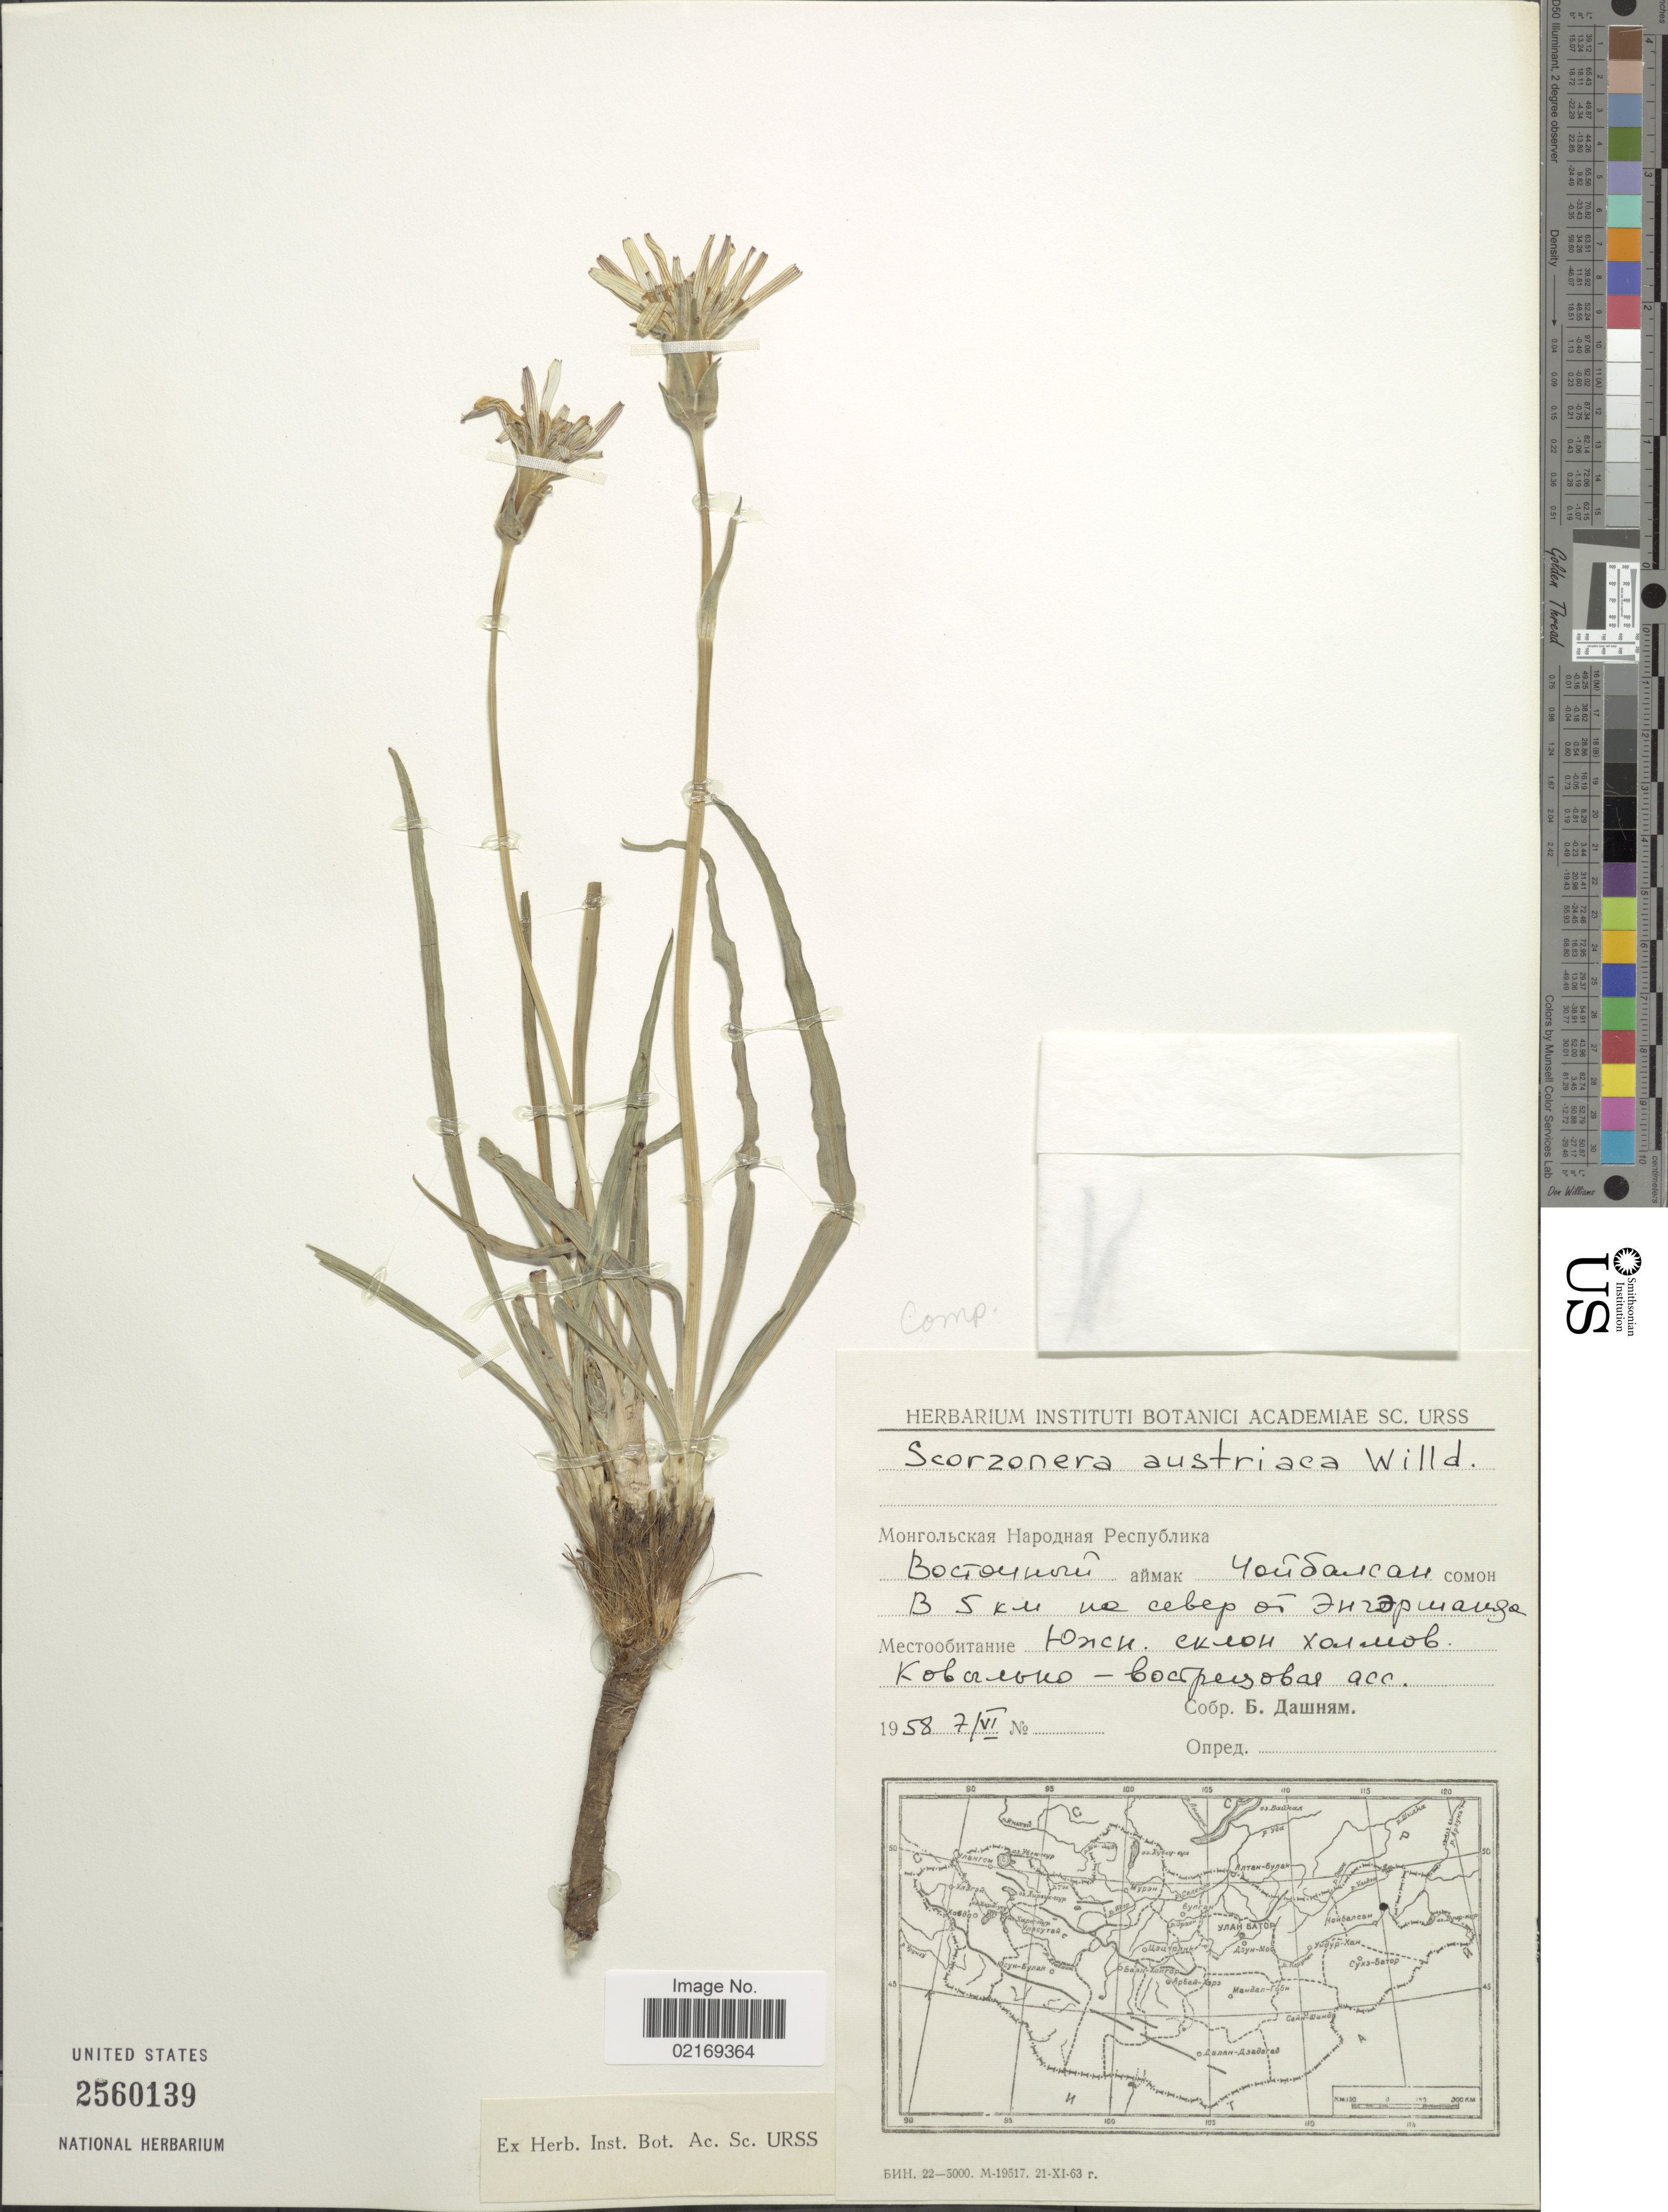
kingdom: Plantae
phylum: Tracheophyta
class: Magnoliopsida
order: Asterales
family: Asteraceae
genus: Scorzonera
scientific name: Scorzonera austriaca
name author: Willd.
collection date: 1958-06-07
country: Mongolia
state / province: Dornod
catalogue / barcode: US 2560139